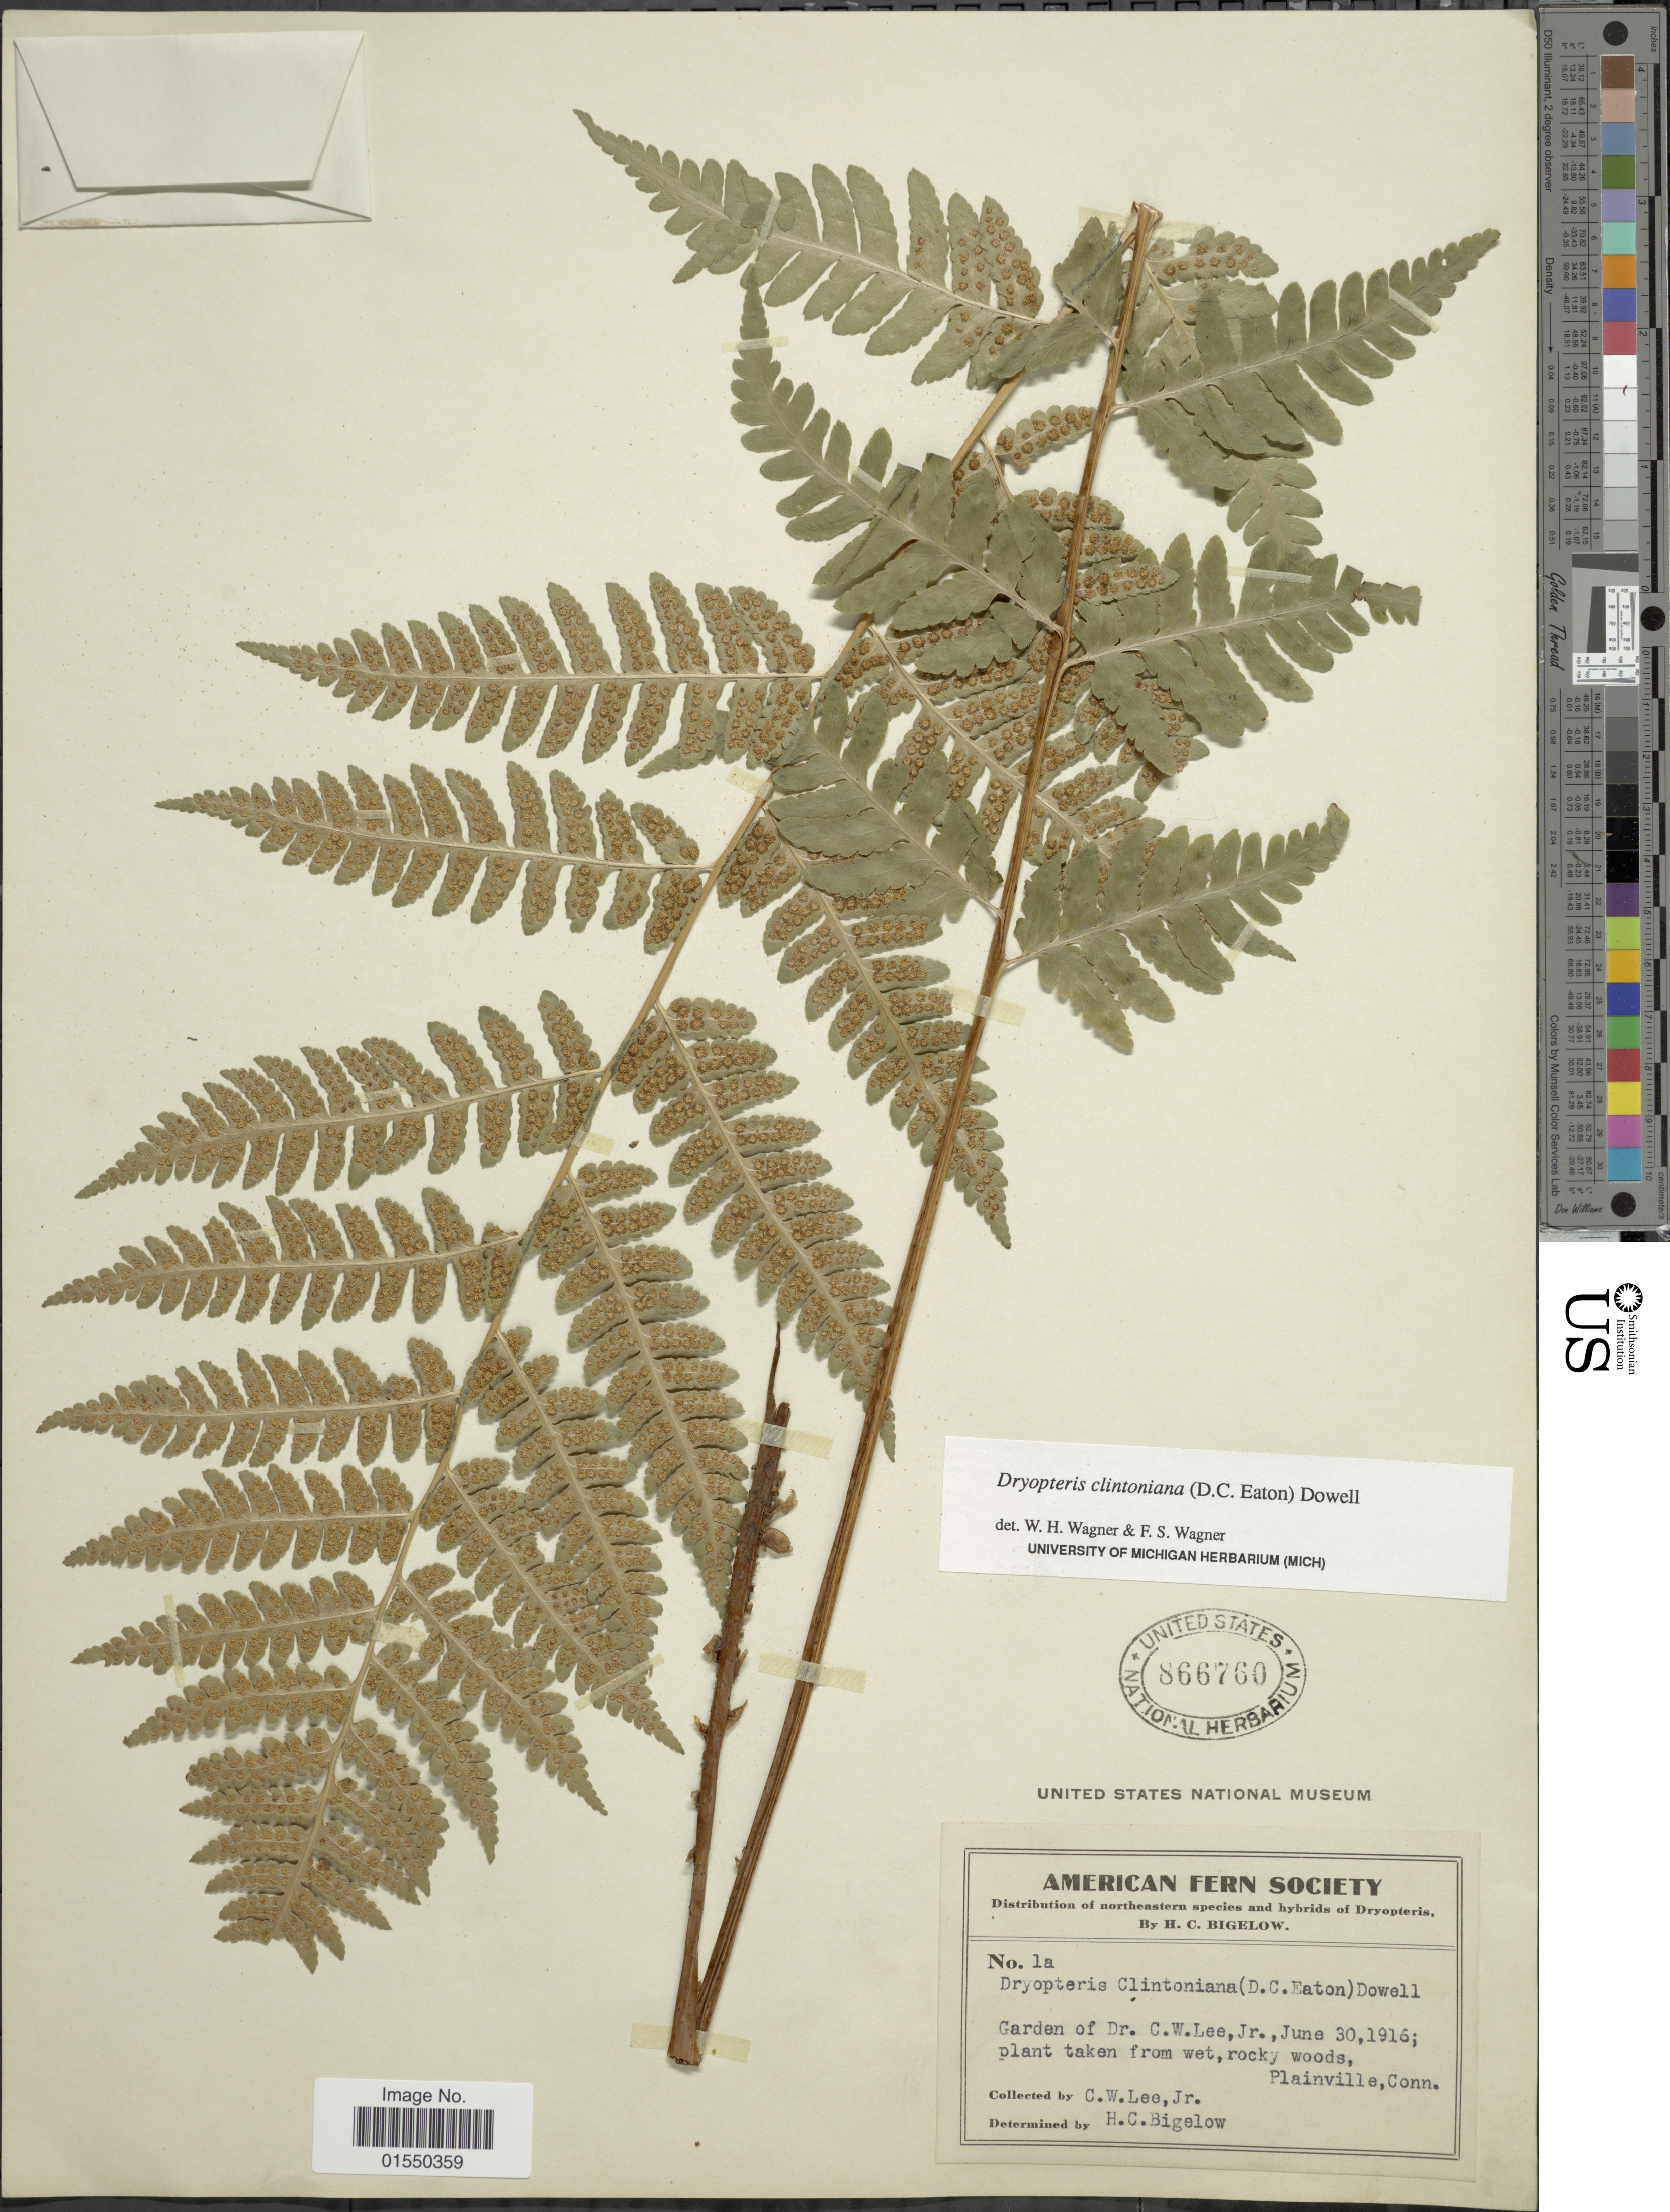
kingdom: Plantae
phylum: Tracheophyta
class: Polypodiopsida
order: Polypodiales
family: Dryopteridaceae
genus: Dryopteris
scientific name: Dryopteris clintoniana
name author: (D.C. Eaton) Dowell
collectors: J. Lee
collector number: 1a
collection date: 1916-06-30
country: United States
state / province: Connecticut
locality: Garden of Dr. C. W. Lee, Jr., Plainville, Conn.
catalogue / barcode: US 866760